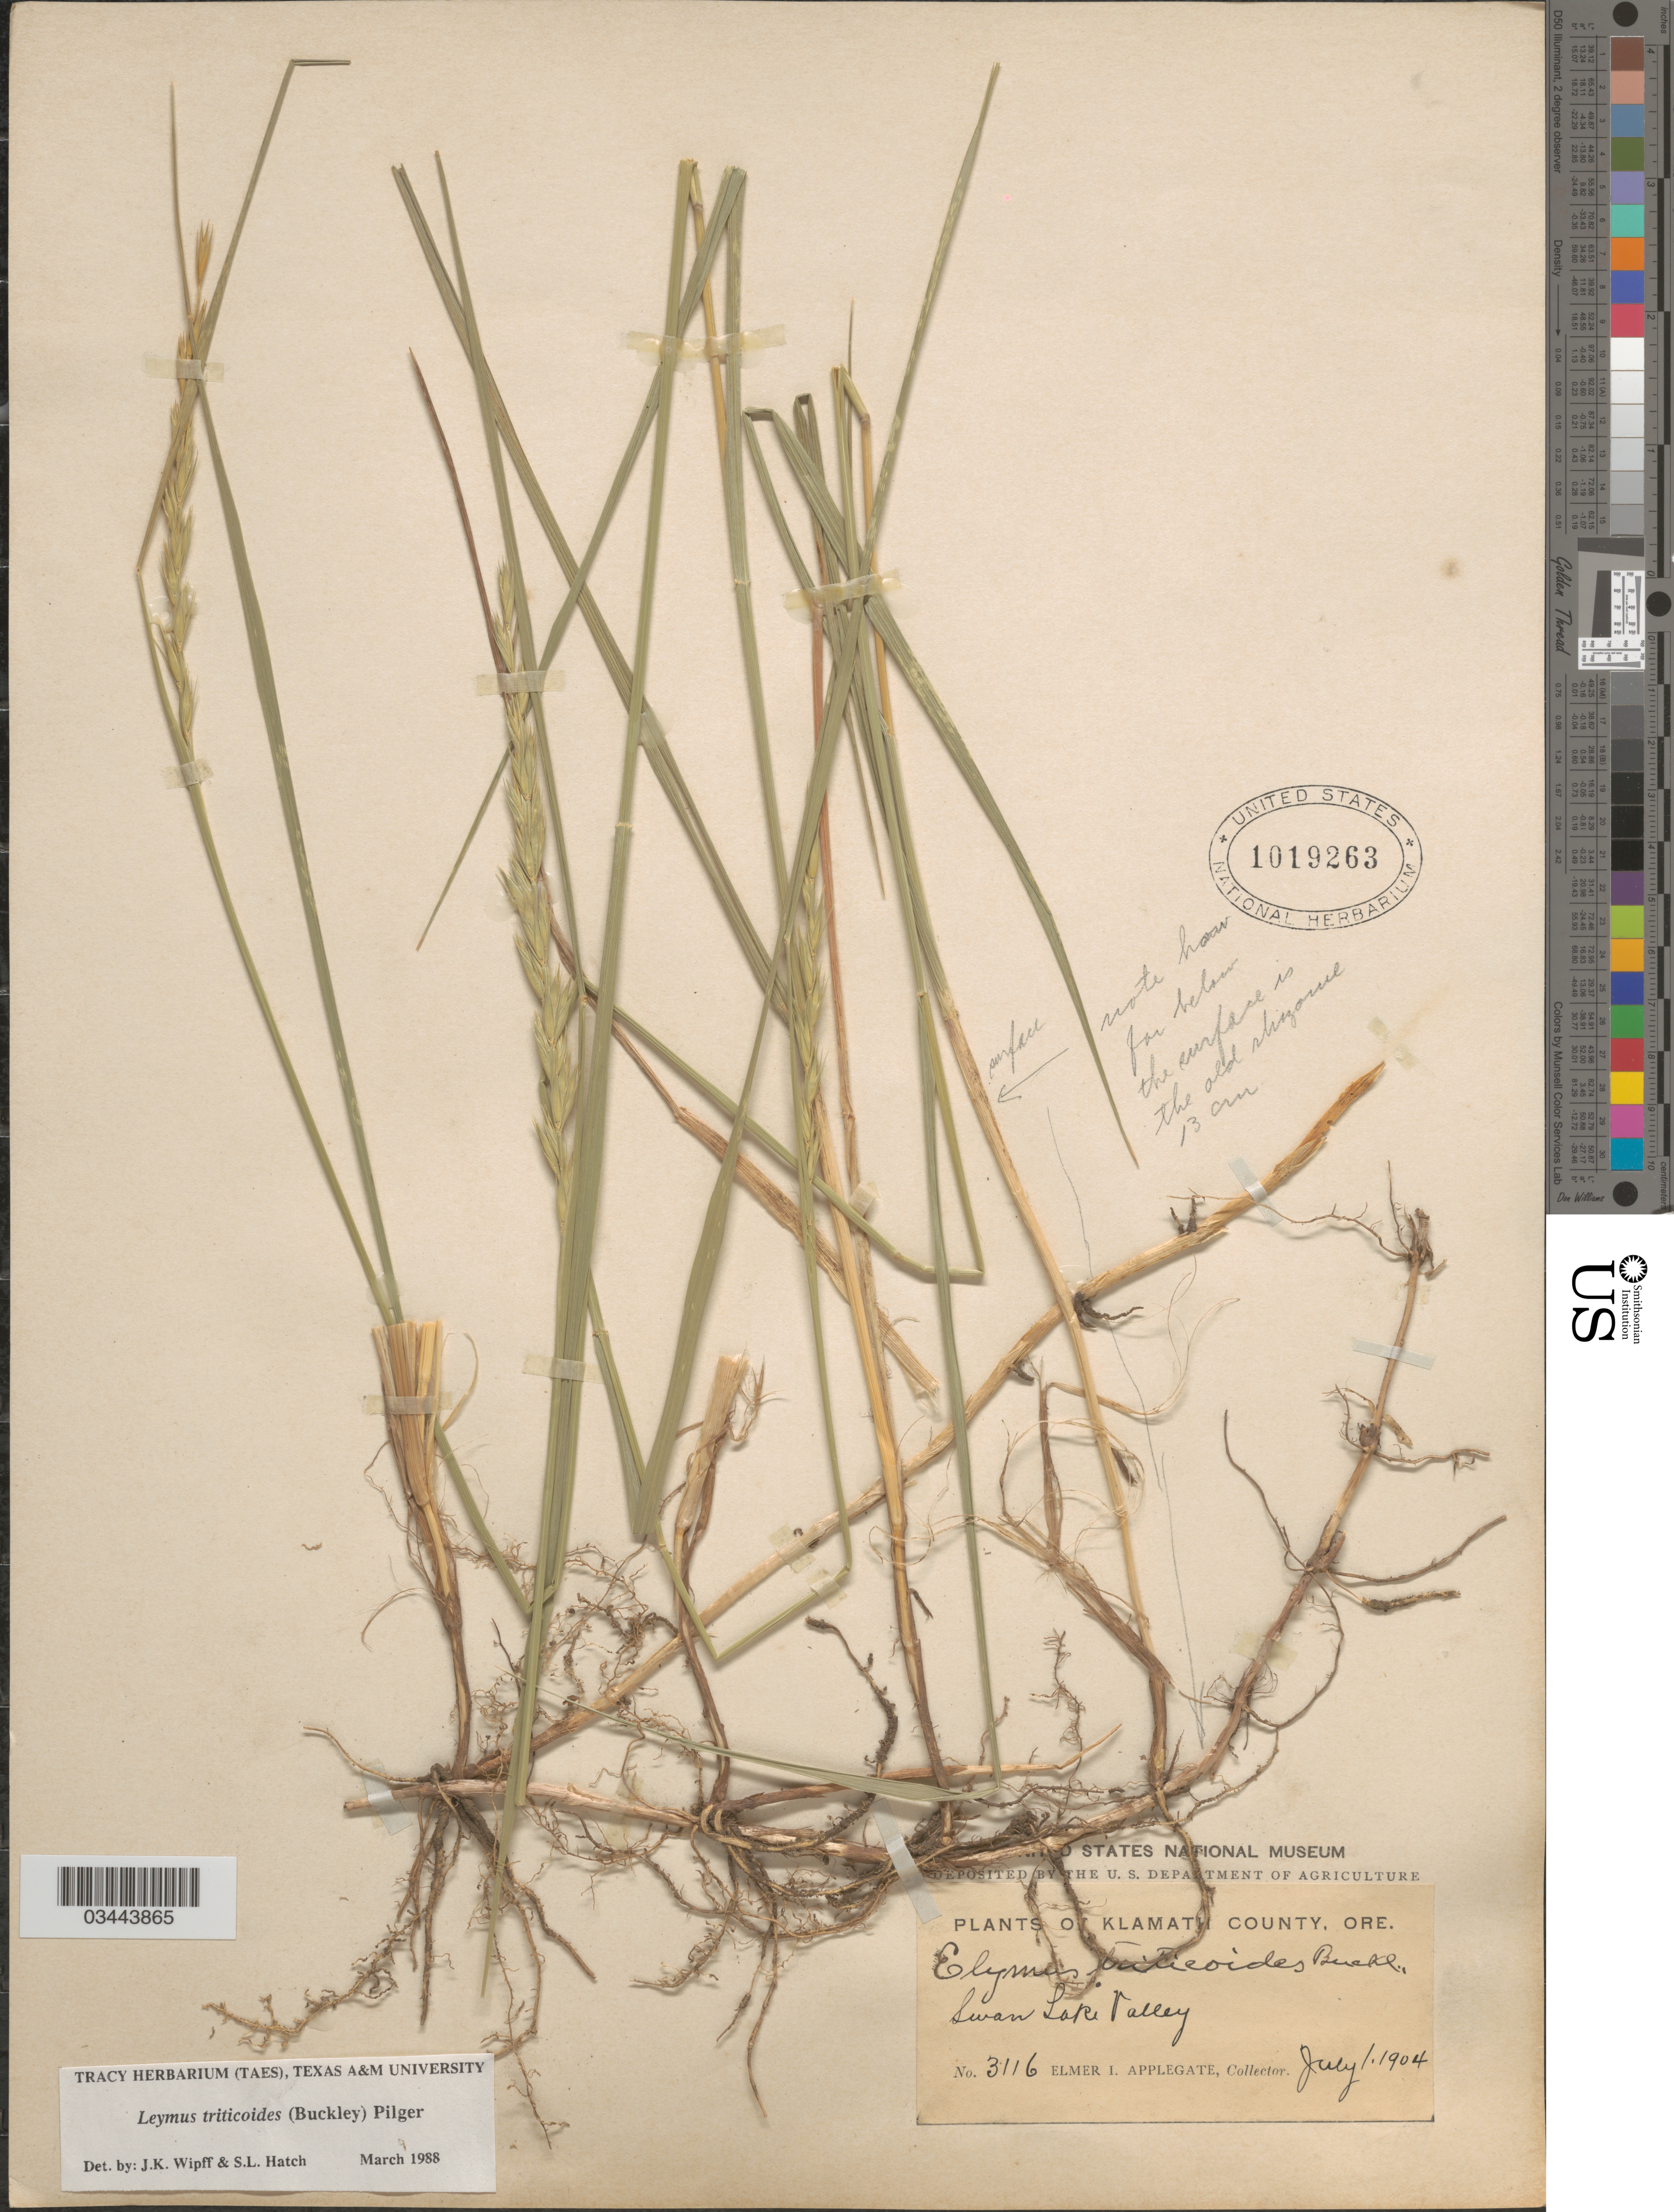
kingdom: Plantae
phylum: Tracheophyta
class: Liliopsida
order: Poales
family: Poaceae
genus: Leymus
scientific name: Leymus triticoides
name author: (Buckley) Pilg.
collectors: E. I. Applegate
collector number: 3116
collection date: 1904-07-01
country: United States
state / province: Oregon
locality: Klamath County. Swan Lake Valley.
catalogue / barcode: US 1019263